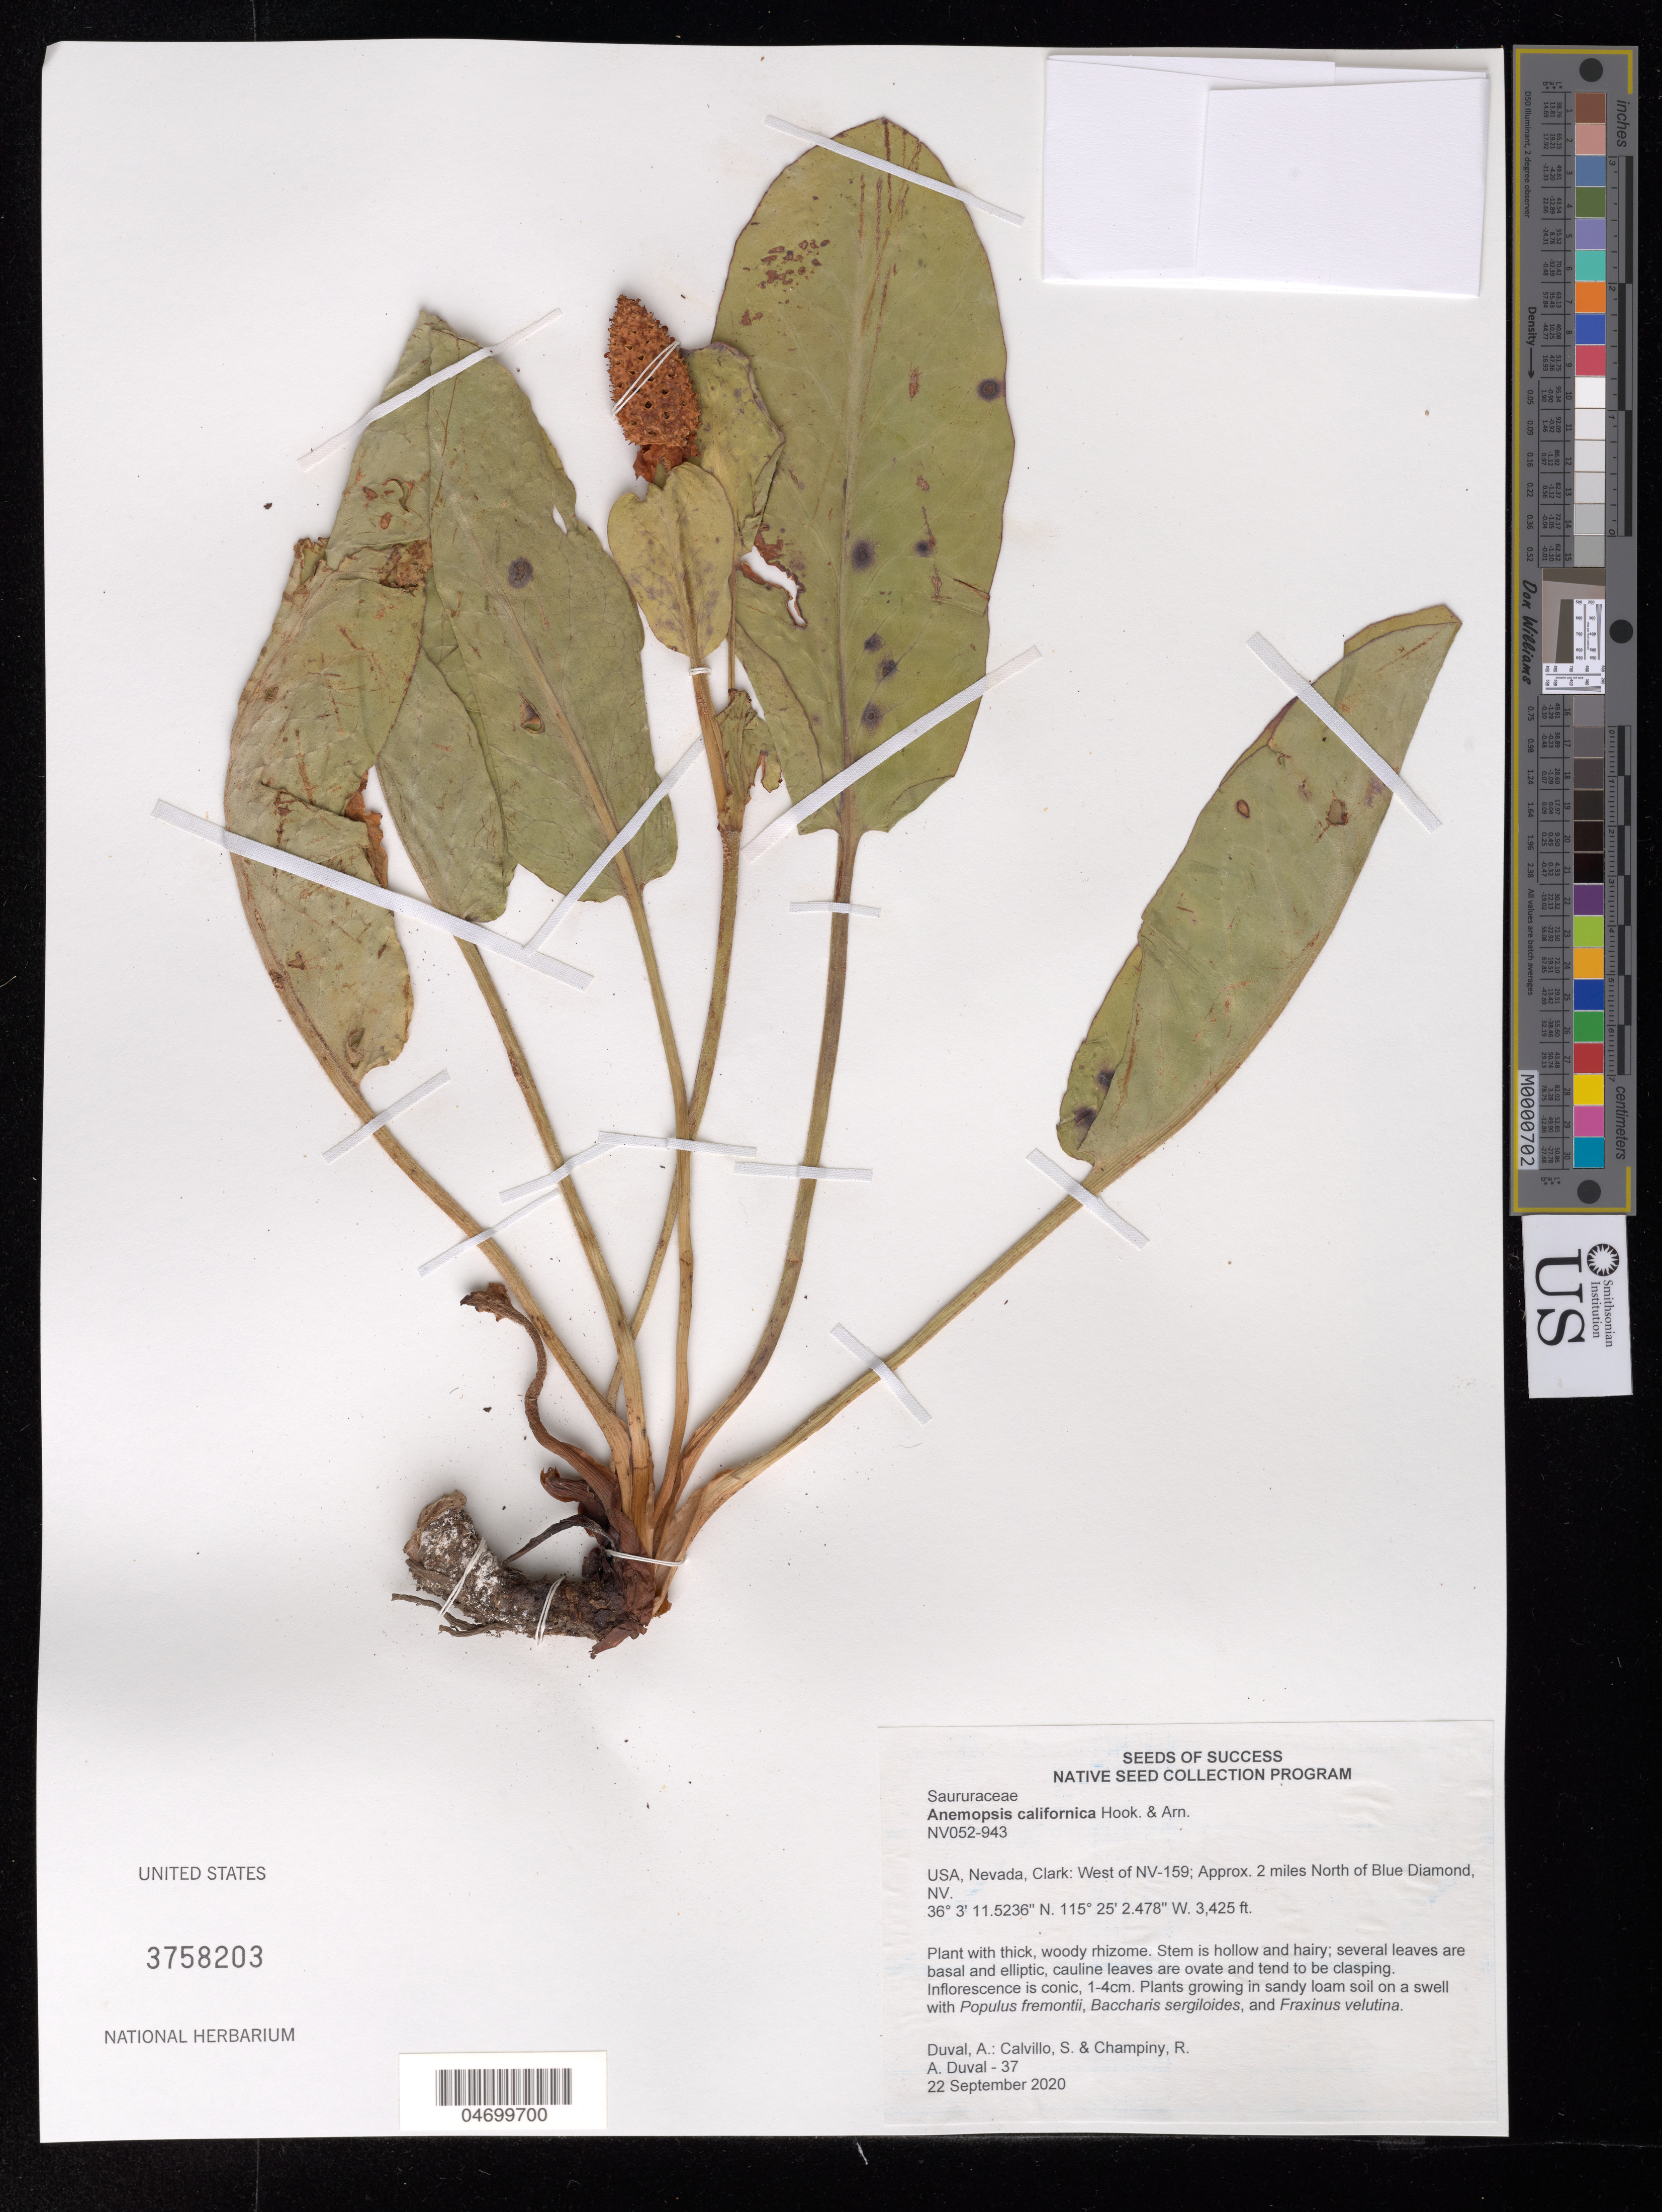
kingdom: Plantae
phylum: Tracheophyta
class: Magnoliopsida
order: Piperales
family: Saururaceae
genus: Anemopsis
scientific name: Anemopsis californica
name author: (Nutt.) Hook. & Arn.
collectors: A. Duval, S. Calvillo & R. Champiny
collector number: NV052-943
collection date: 2020-09-22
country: United States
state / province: Nevada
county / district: Clark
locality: W of NV-159, 2 mi. N of Blue Diamond.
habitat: Sandy loam soil on a swell. With Populus fremontii, Baccharis sergiloides, Fraxinus velutina.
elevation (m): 1044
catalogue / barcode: US 3758203